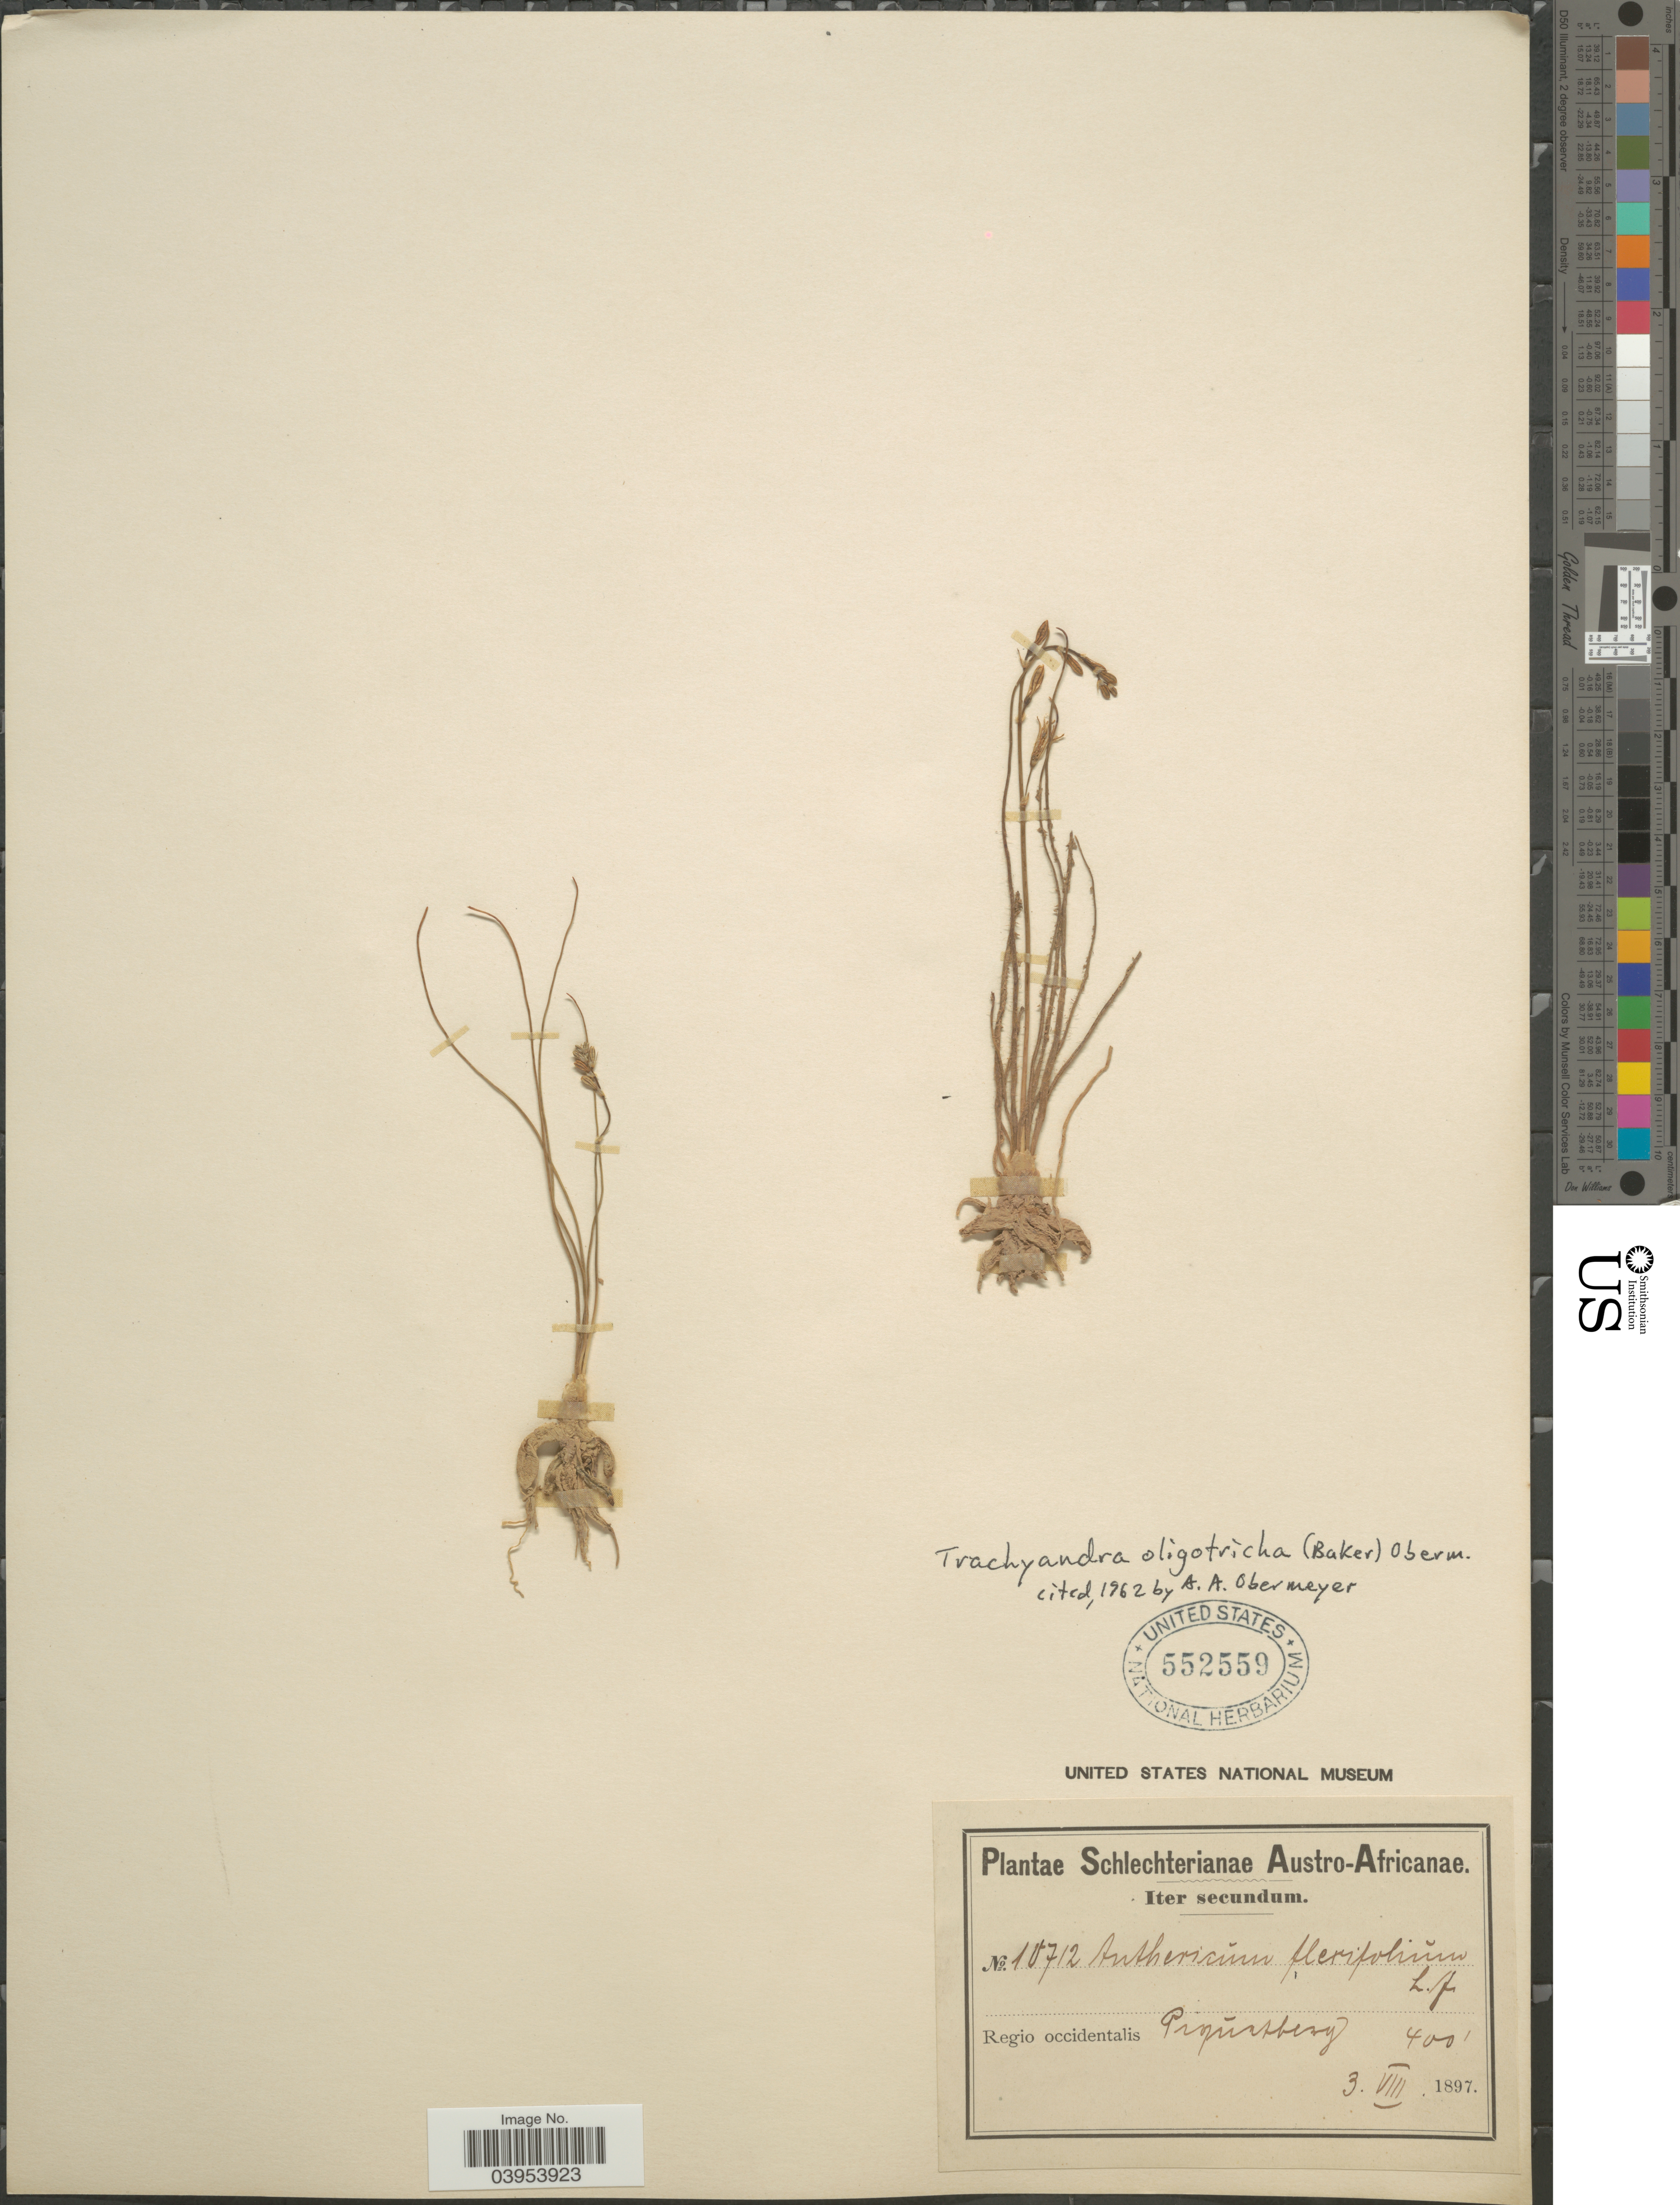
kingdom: Plantae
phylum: Tracheophyta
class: Liliopsida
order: Asparagales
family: Asphodelaceae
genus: Trachyandra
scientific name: Trachyandra oligotricha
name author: (Baker) Oberm.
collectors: Schlechter, --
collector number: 10712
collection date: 1897-08-03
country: South Africa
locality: Austro-Africanae. Regio occidentalis. Piketberg.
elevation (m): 122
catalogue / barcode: US 552559